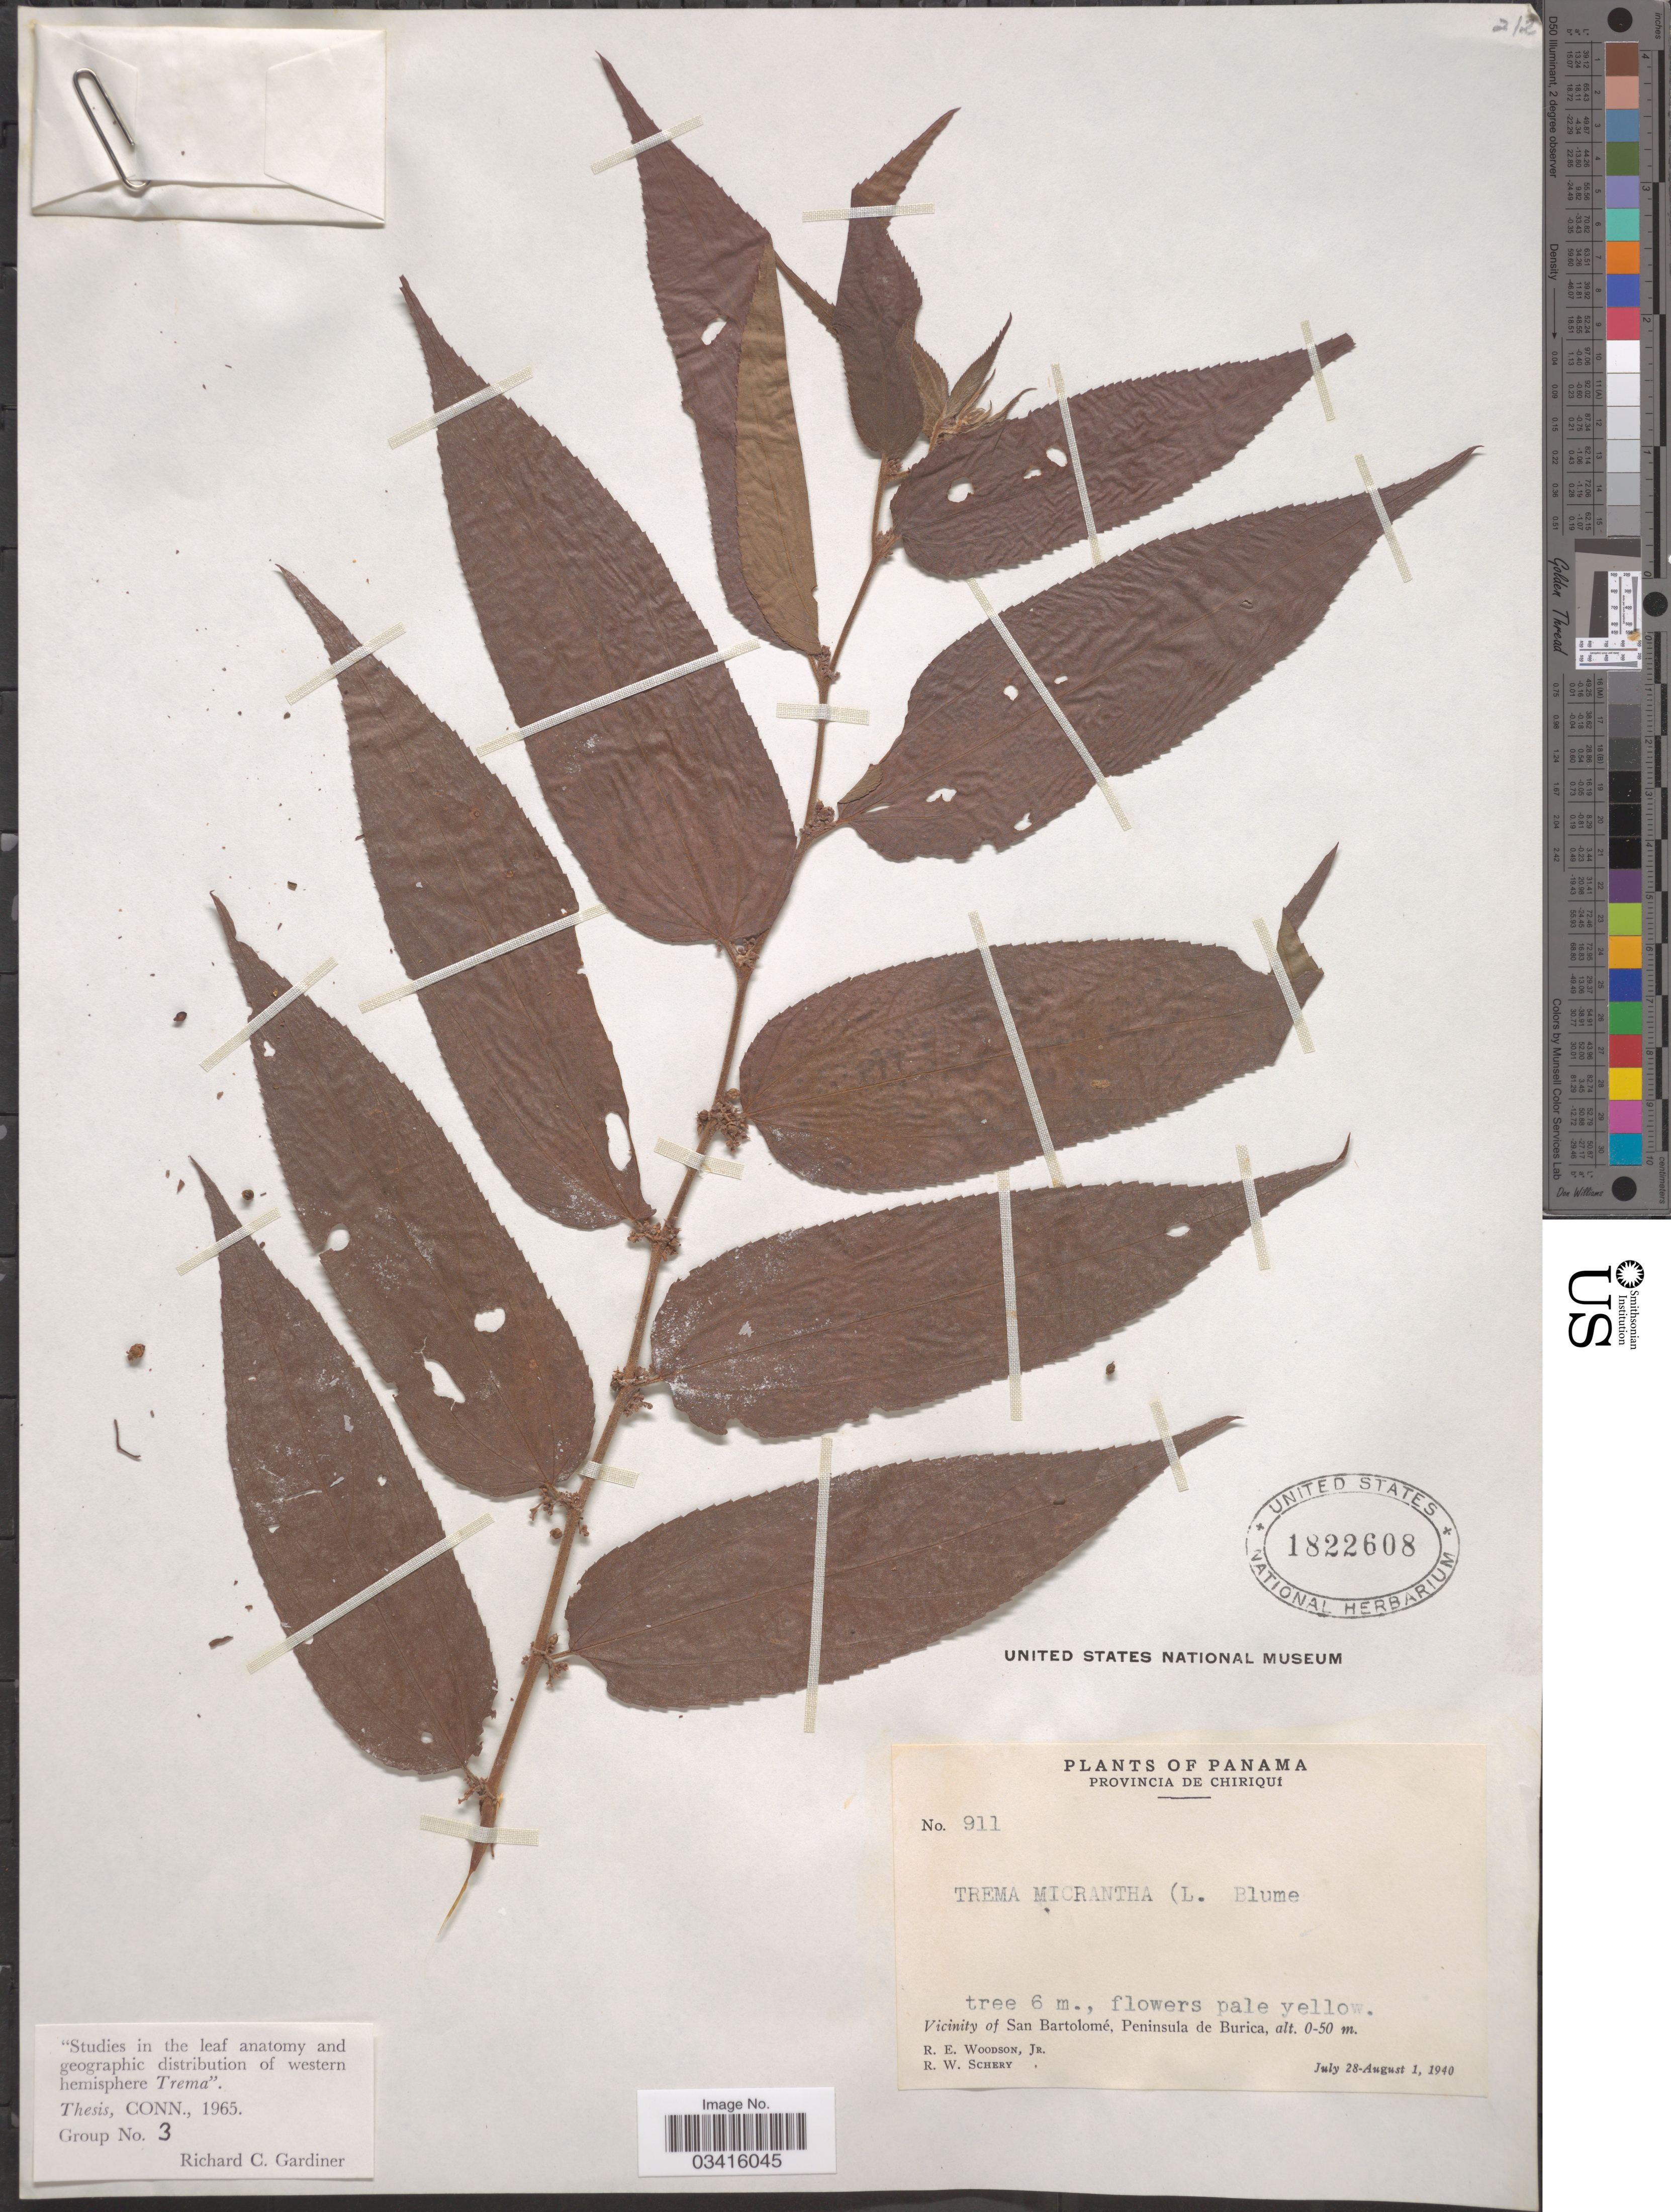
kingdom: Plantae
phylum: Tracheophyta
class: Magnoliopsida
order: Rosales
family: Cannabaceae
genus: Trema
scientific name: Trema micranthum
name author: (L.) Blume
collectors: R. E. Woodson & R. W. Schery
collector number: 911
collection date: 1940-07-28/1940-08-01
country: Panama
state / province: Chiriqui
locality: Vicinity of San Bartolomé, Peninsula de Burica.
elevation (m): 0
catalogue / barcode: US 1822608